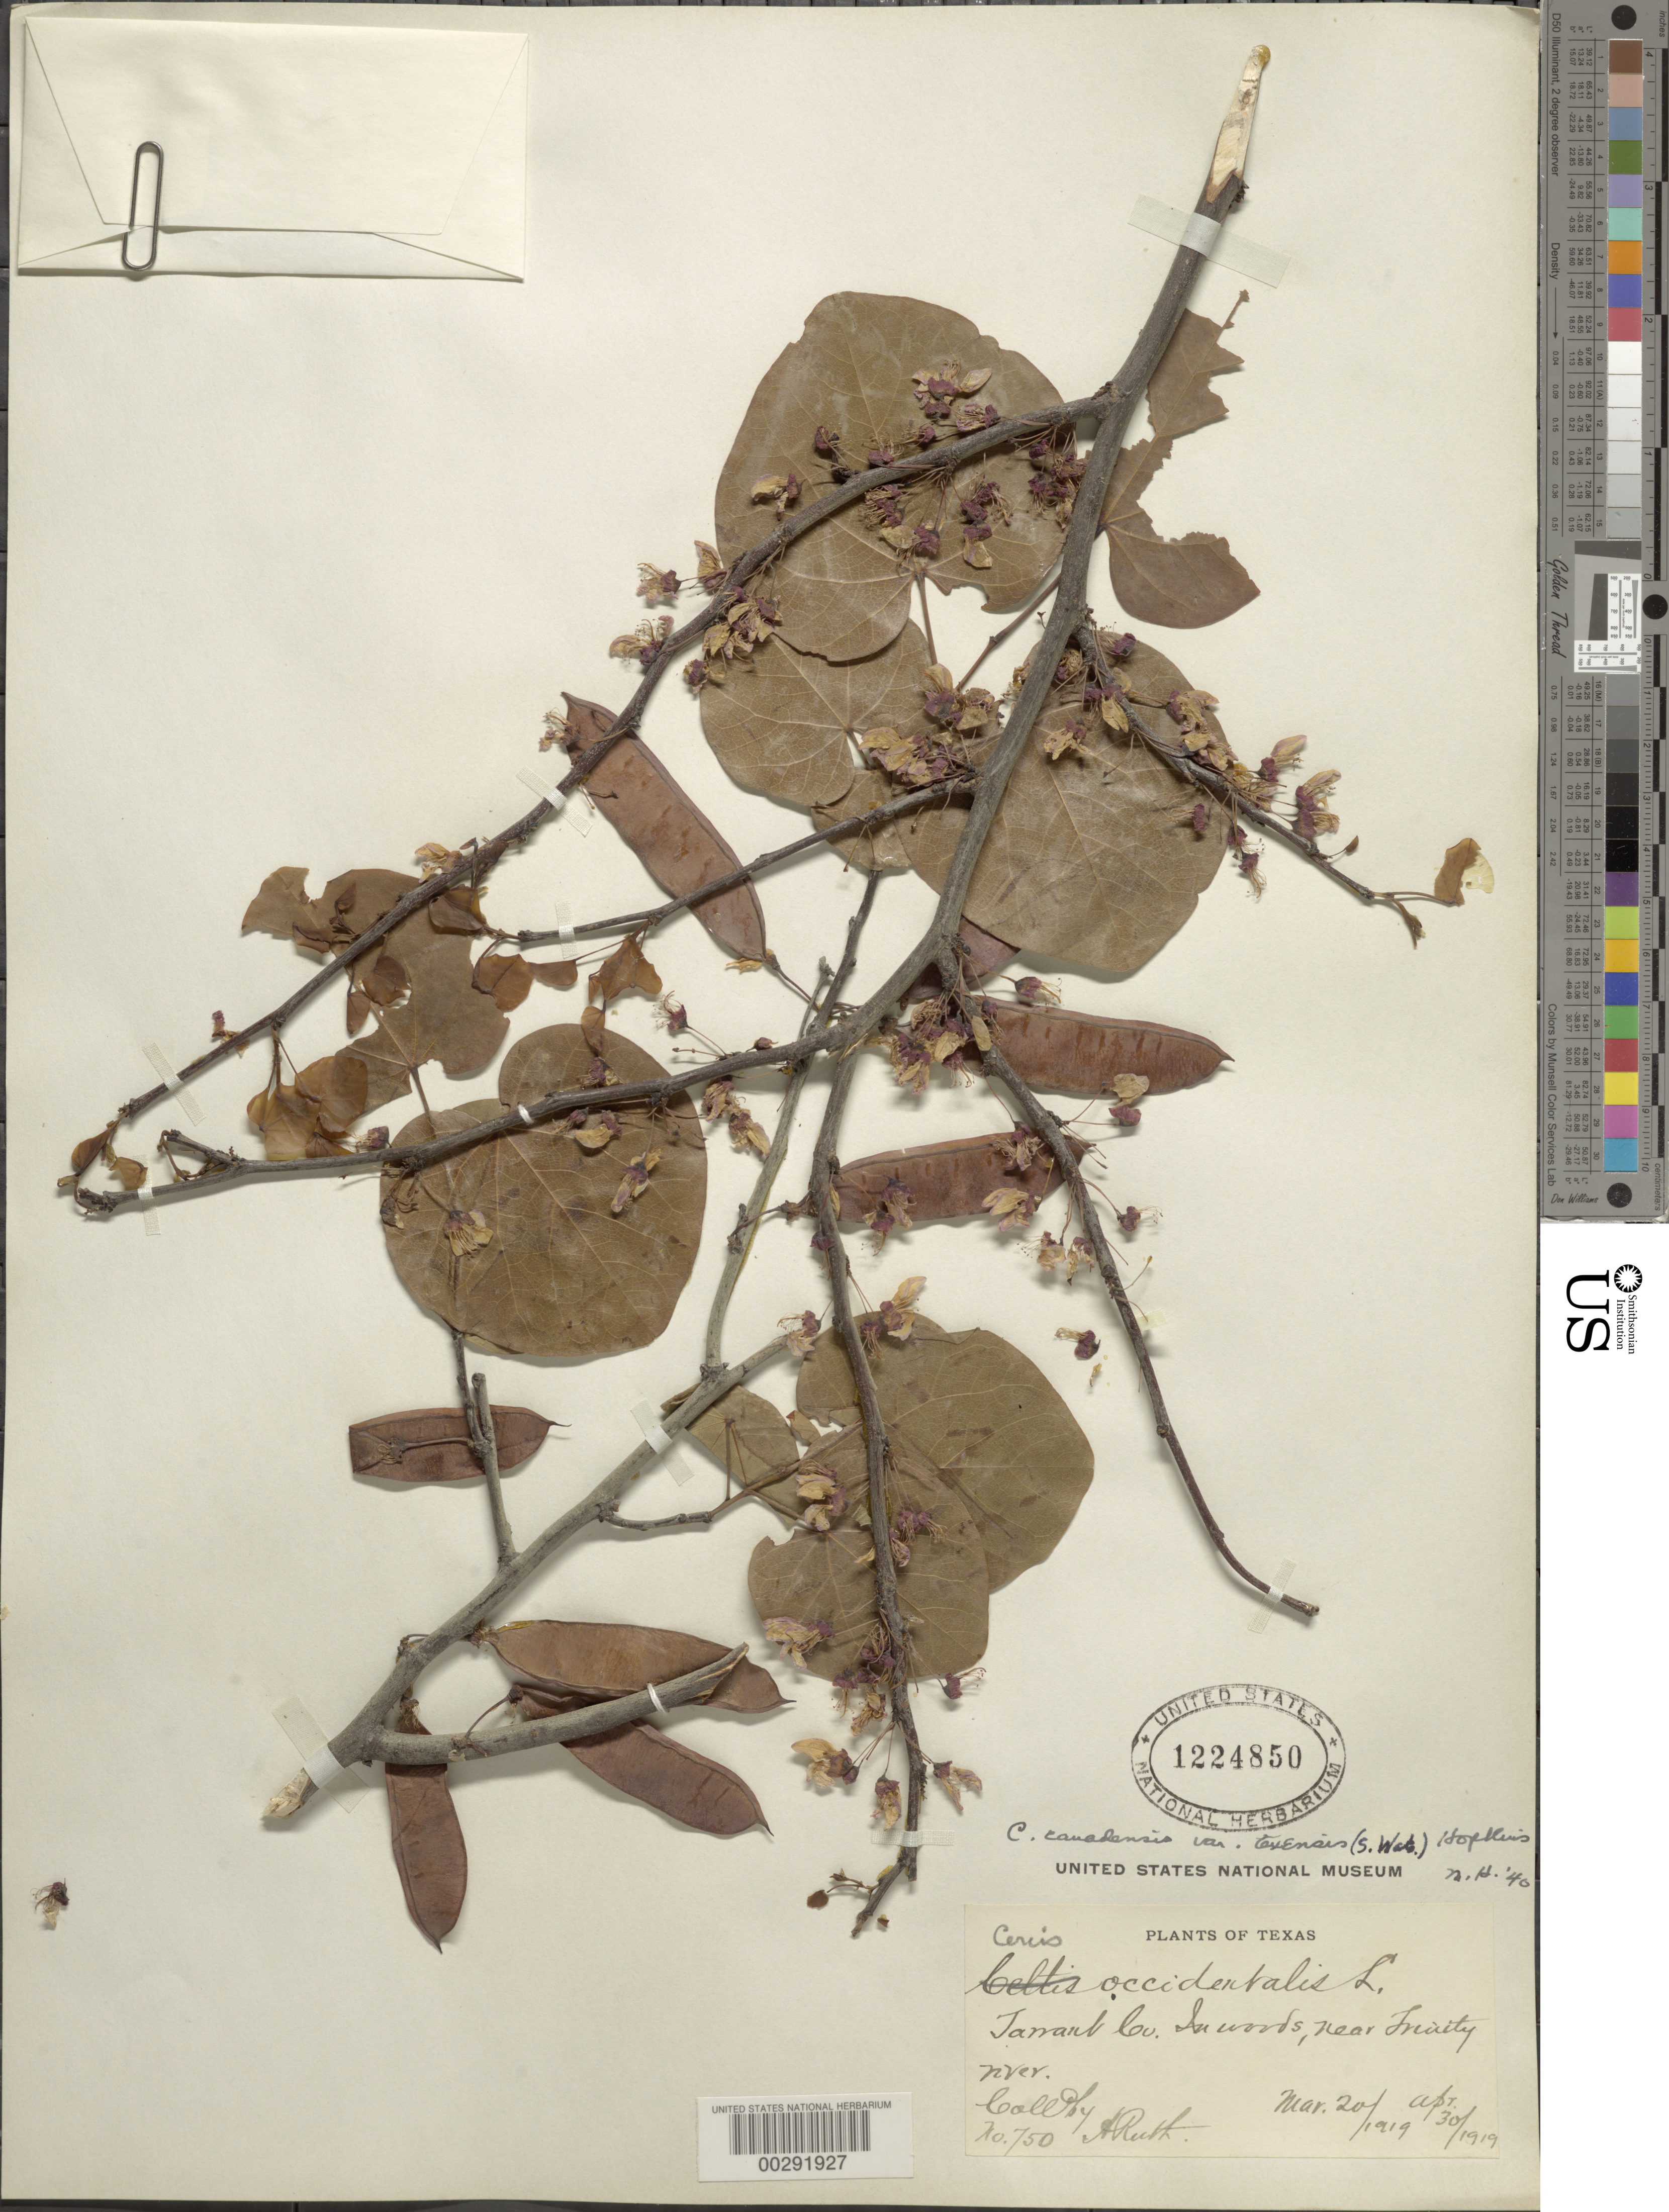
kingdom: Plantae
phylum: Tracheophyta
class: Magnoliopsida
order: Fabales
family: Fabaceae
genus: Cercis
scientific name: Cercis reniformis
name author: A. Gray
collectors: A. Ruth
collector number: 750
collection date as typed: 20 Mar 1919 and 30 Apr 1919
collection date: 1919-03-20,1919-04-30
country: United States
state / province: Texas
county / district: Tarrant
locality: Near trinity river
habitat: In woods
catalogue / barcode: US 1224850